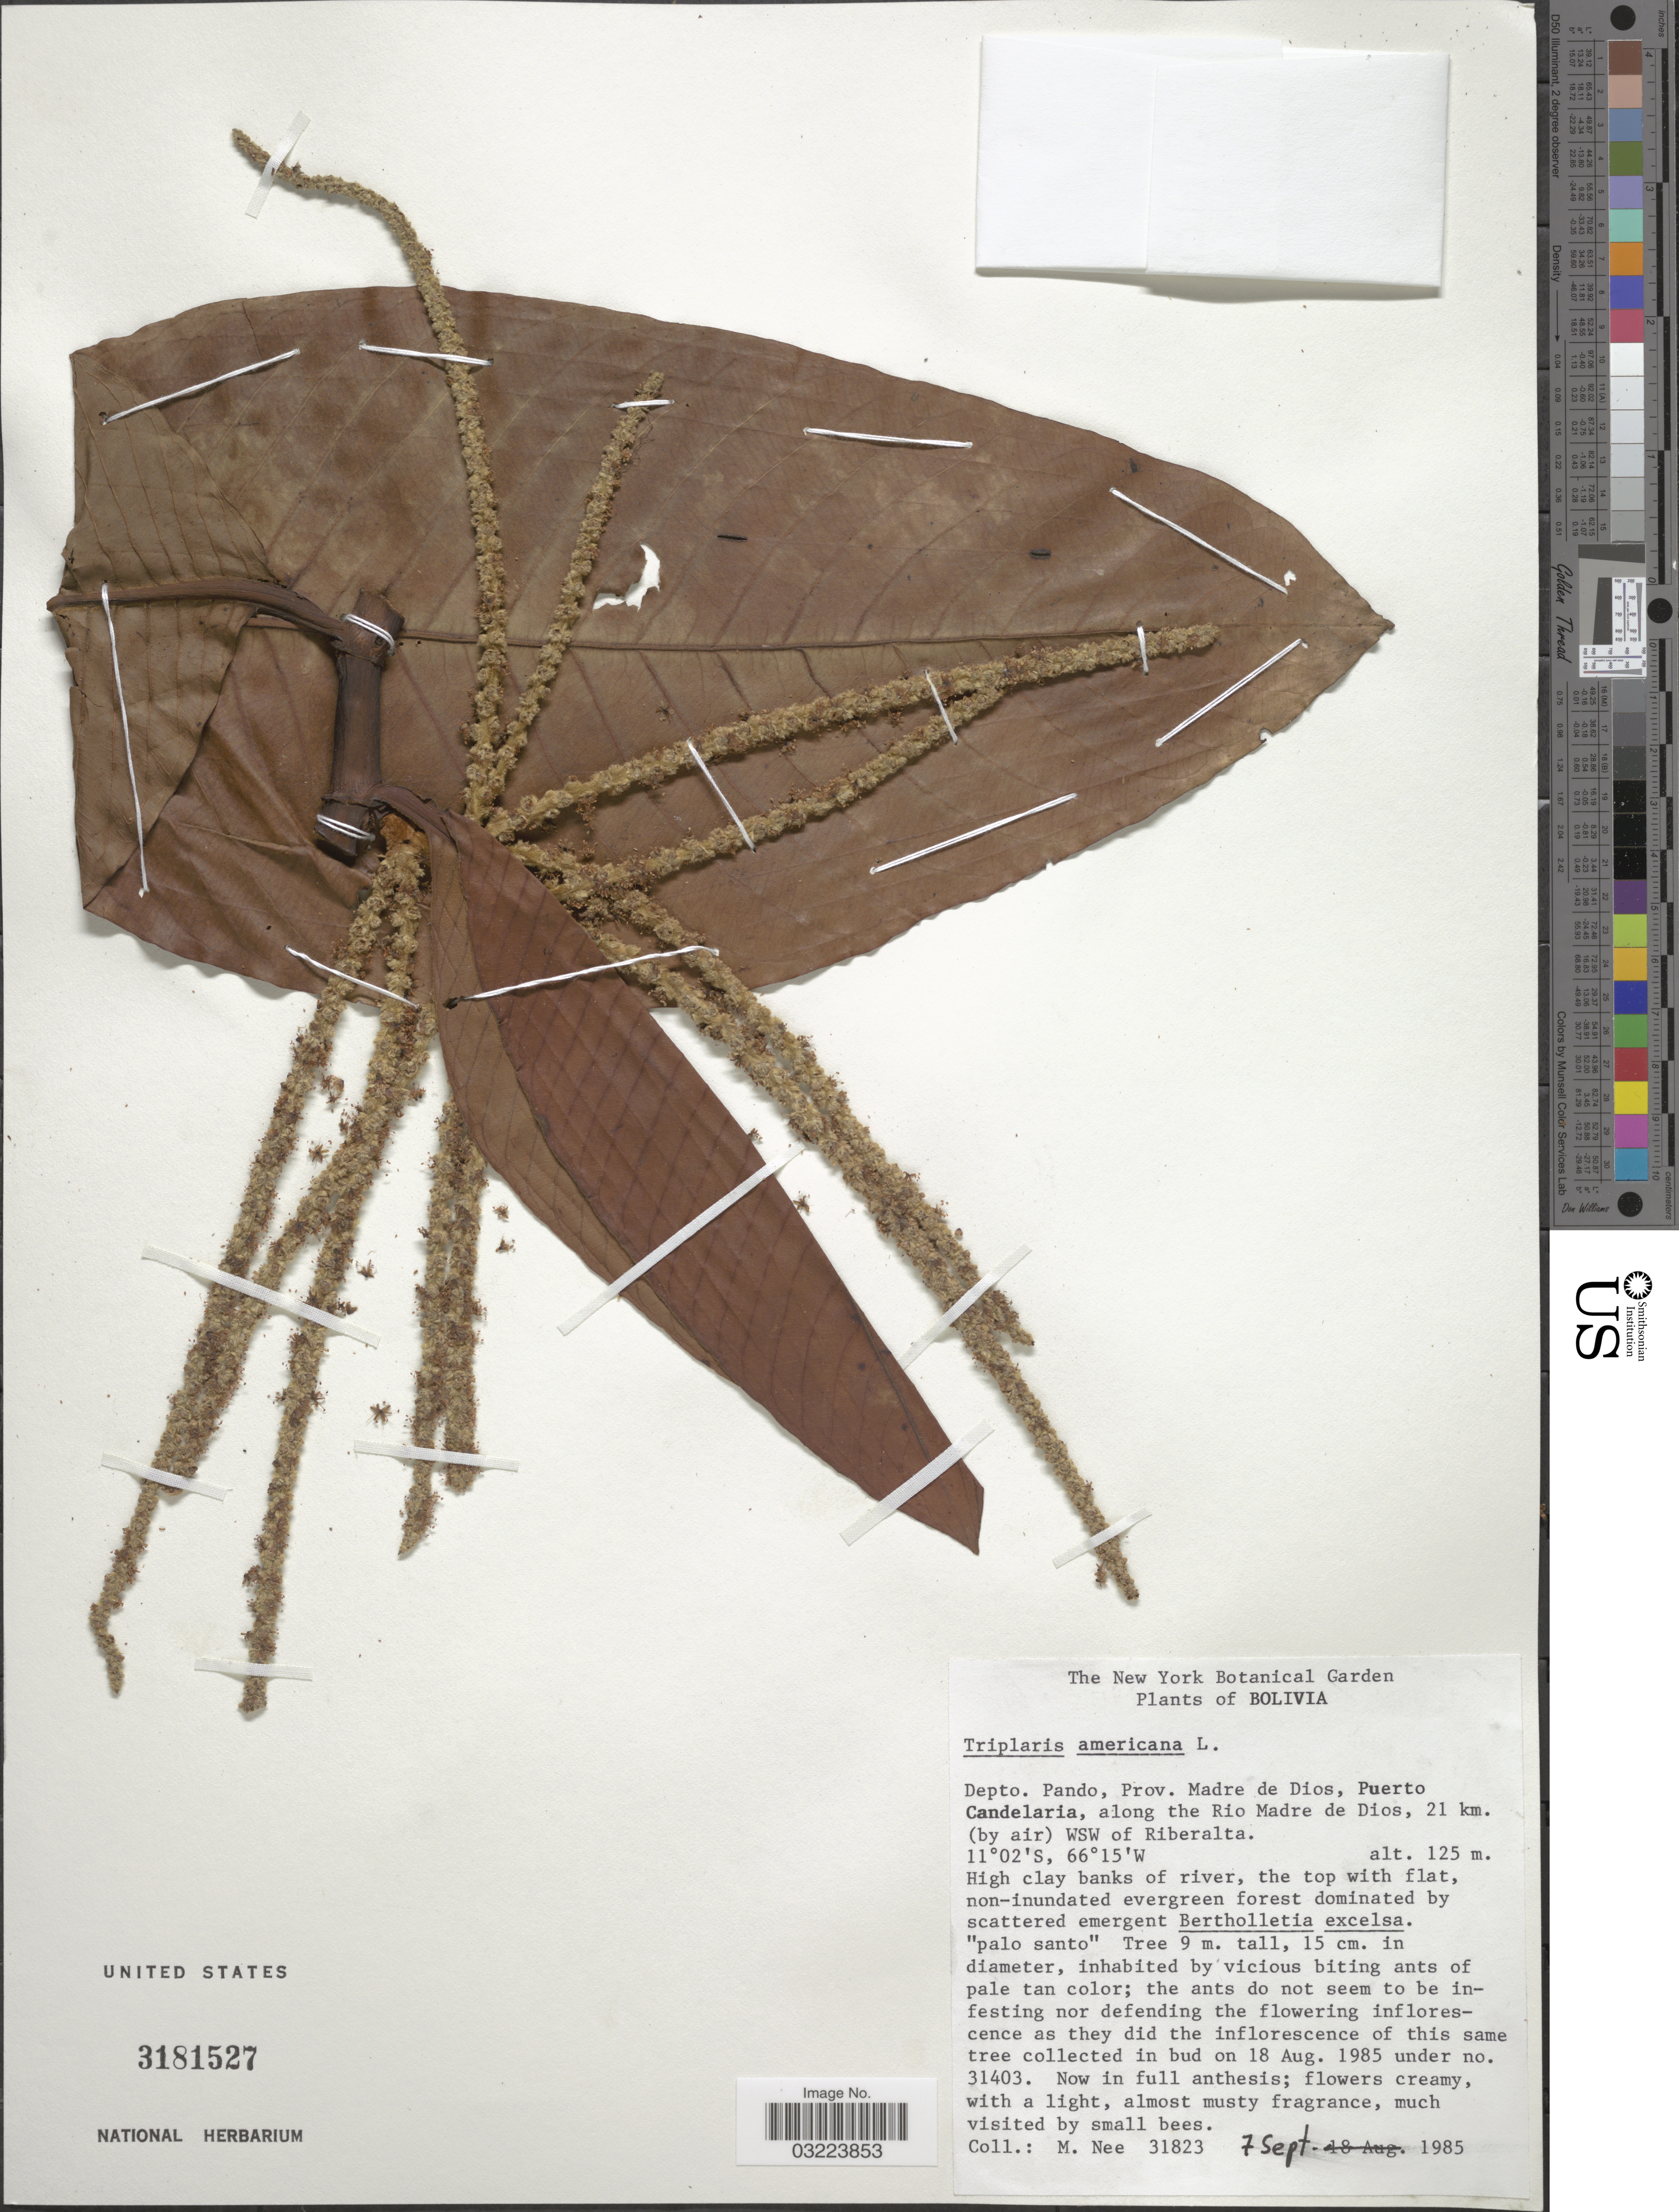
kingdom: Plantae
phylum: Tracheophyta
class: Magnoliopsida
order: Caryophyllales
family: Polygonaceae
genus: Triplaris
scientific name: Triplaris americana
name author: L.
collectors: M. Nee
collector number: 31823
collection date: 1985-09-07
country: Bolivia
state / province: Pando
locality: Depto. Pando. Prov. Madre de Dios, Puerto Candelaria, along the Rio Madre de Dios, 21 km. (by air) WSW of Riberalta.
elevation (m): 125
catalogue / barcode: US 3181527